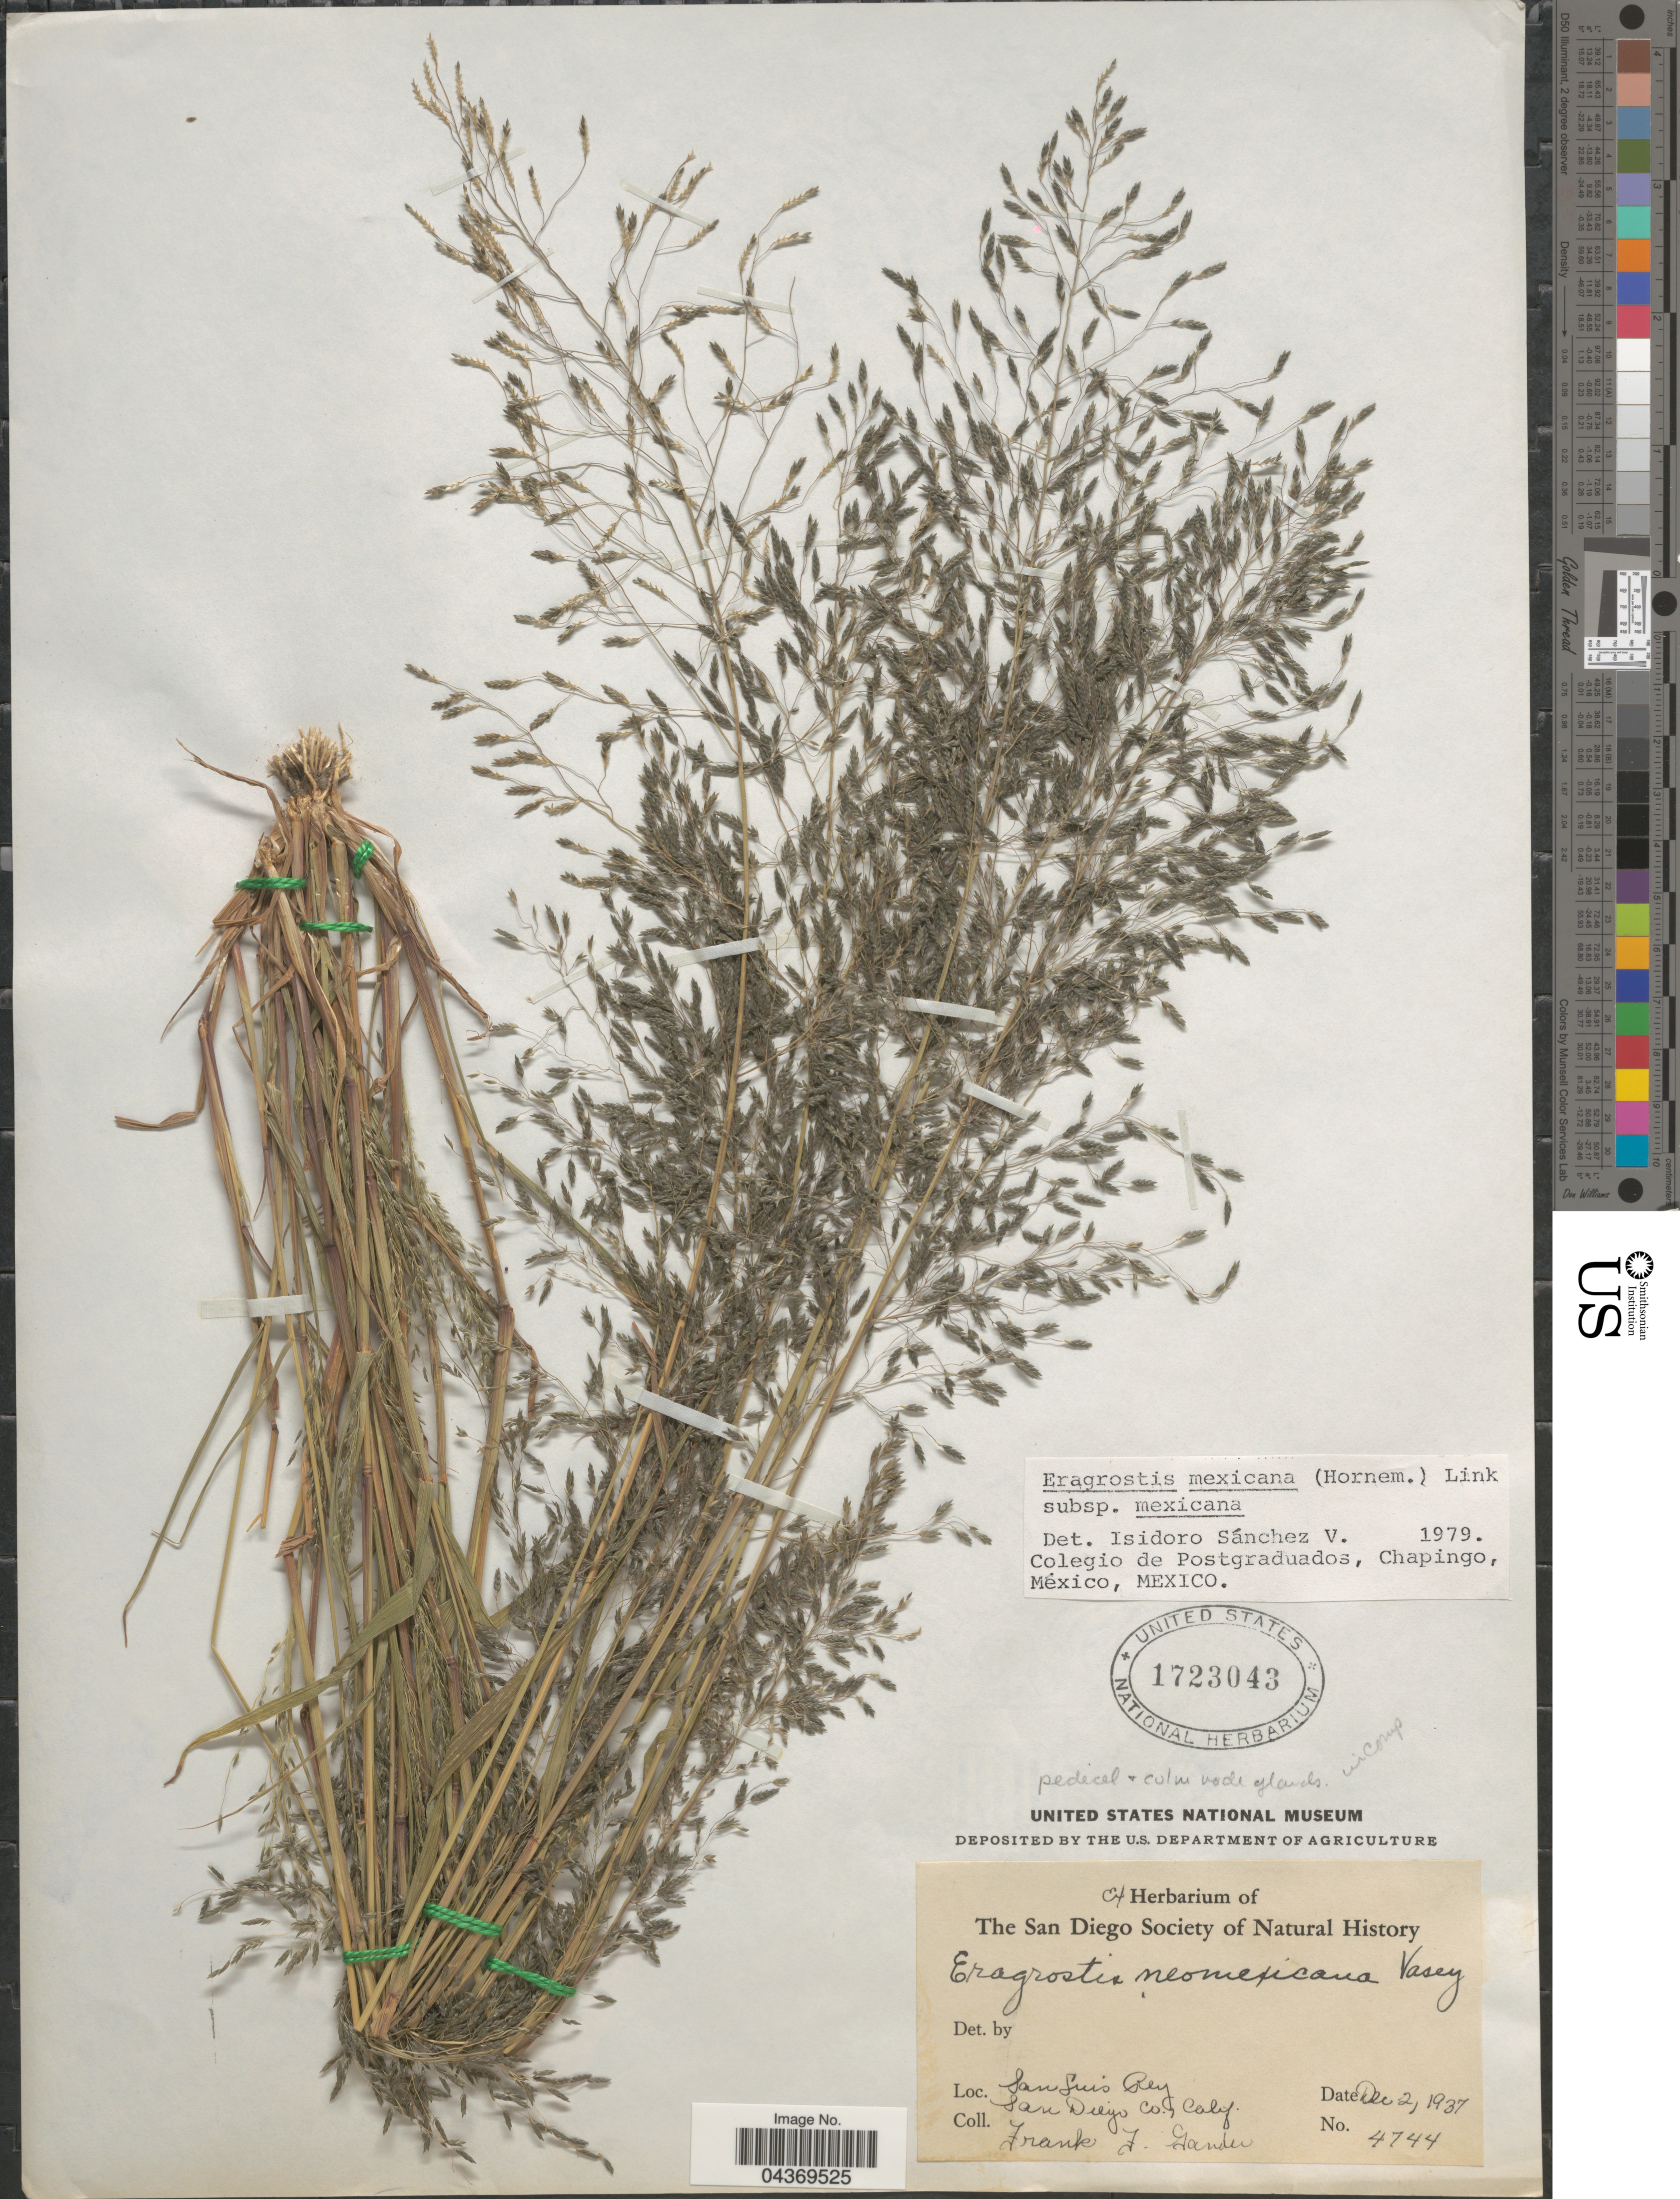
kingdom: Plantae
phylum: Tracheophyta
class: Liliopsida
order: Poales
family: Poaceae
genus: Eragrostis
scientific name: Eragrostis mexicana subsp. mexicana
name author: (Hornem.) Link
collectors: F. Gander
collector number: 4744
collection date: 1937-12-02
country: United States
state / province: California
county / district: San Diego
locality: San Luis Rey. San Diego Co.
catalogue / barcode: US 1723043